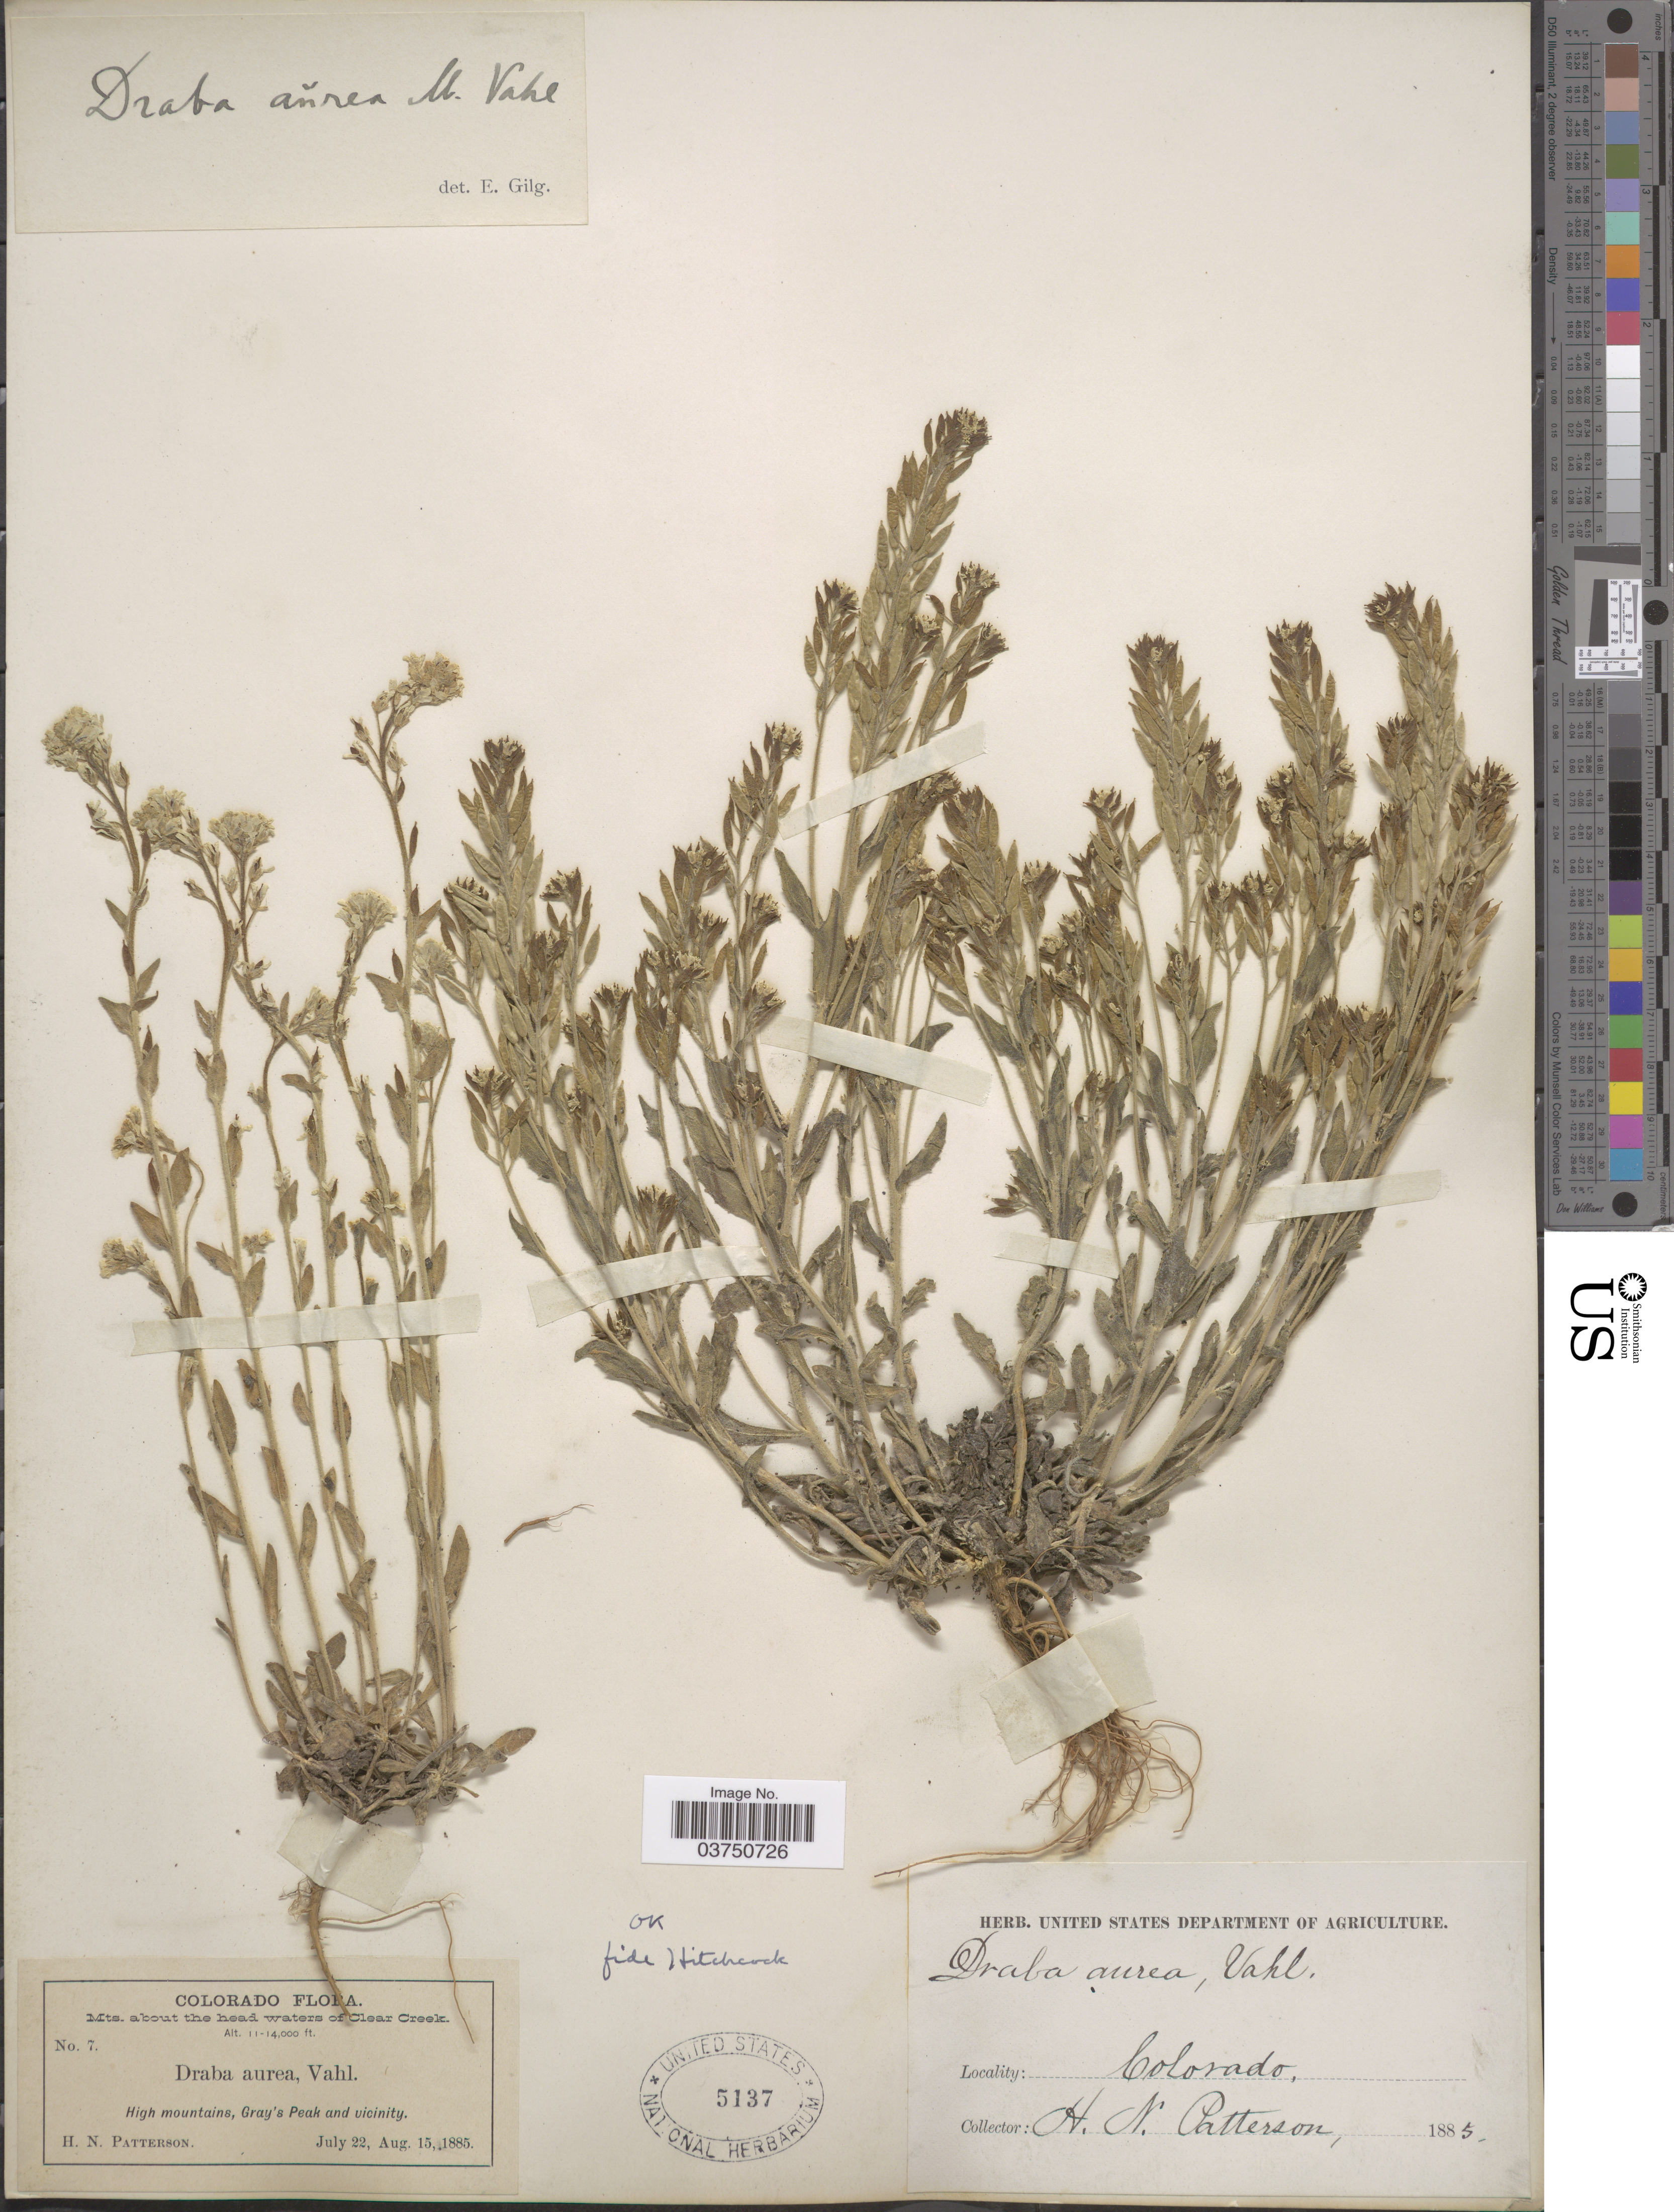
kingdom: Plantae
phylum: Tracheophyta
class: Magnoliopsida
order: Brassicales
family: Brassicaceae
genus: Draba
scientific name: Draba aurea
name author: Vahl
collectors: H. N. Patterson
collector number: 7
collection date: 1885-07-22/1885-08-15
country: United States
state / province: Colorado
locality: Mts. about the head waters of Clear Creek. High Mountains, Gray's Peak and vicinity.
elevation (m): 3353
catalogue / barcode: US 5137